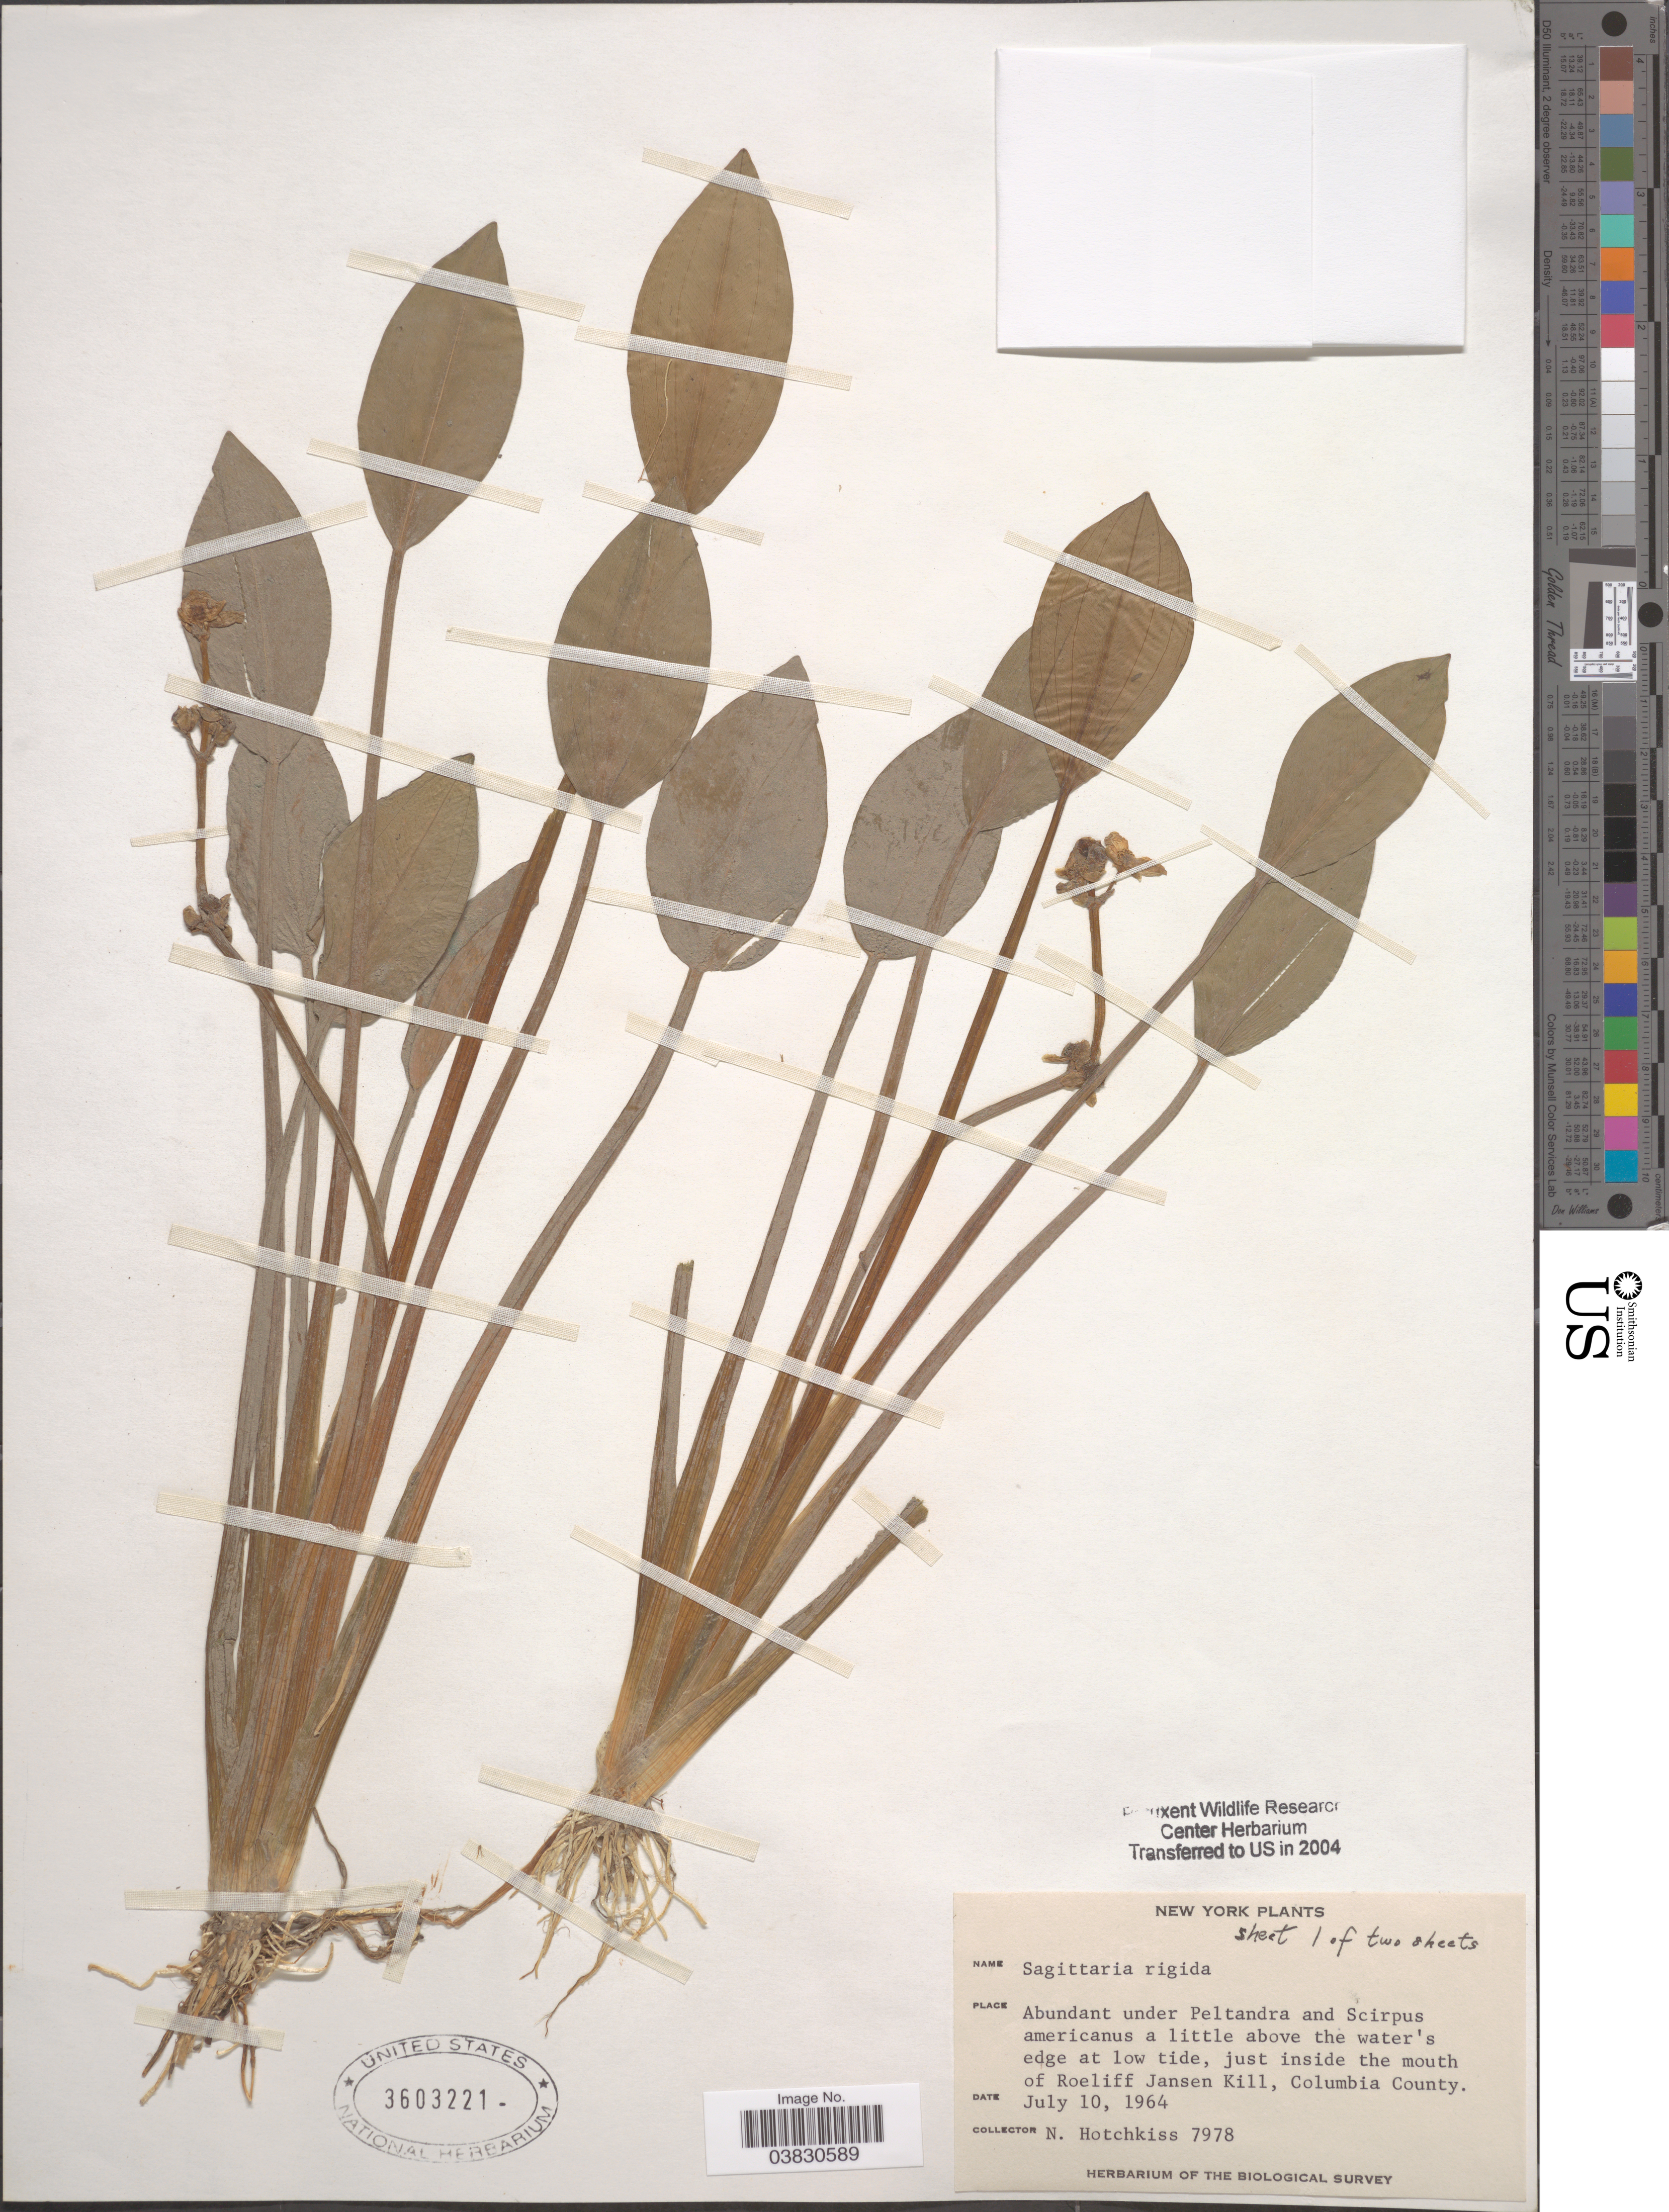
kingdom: Plantae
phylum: Tracheophyta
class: Liliopsida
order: Alismatales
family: Alismataceae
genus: Sagittaria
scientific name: Sagittaria rigida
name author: Pursh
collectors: N. Hotchkiss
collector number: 7978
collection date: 1964-07-10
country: United States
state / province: New York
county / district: Columbia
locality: Just inside the mouth of Roeliff Jansen Kill, Columbia County.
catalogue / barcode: US 3603221